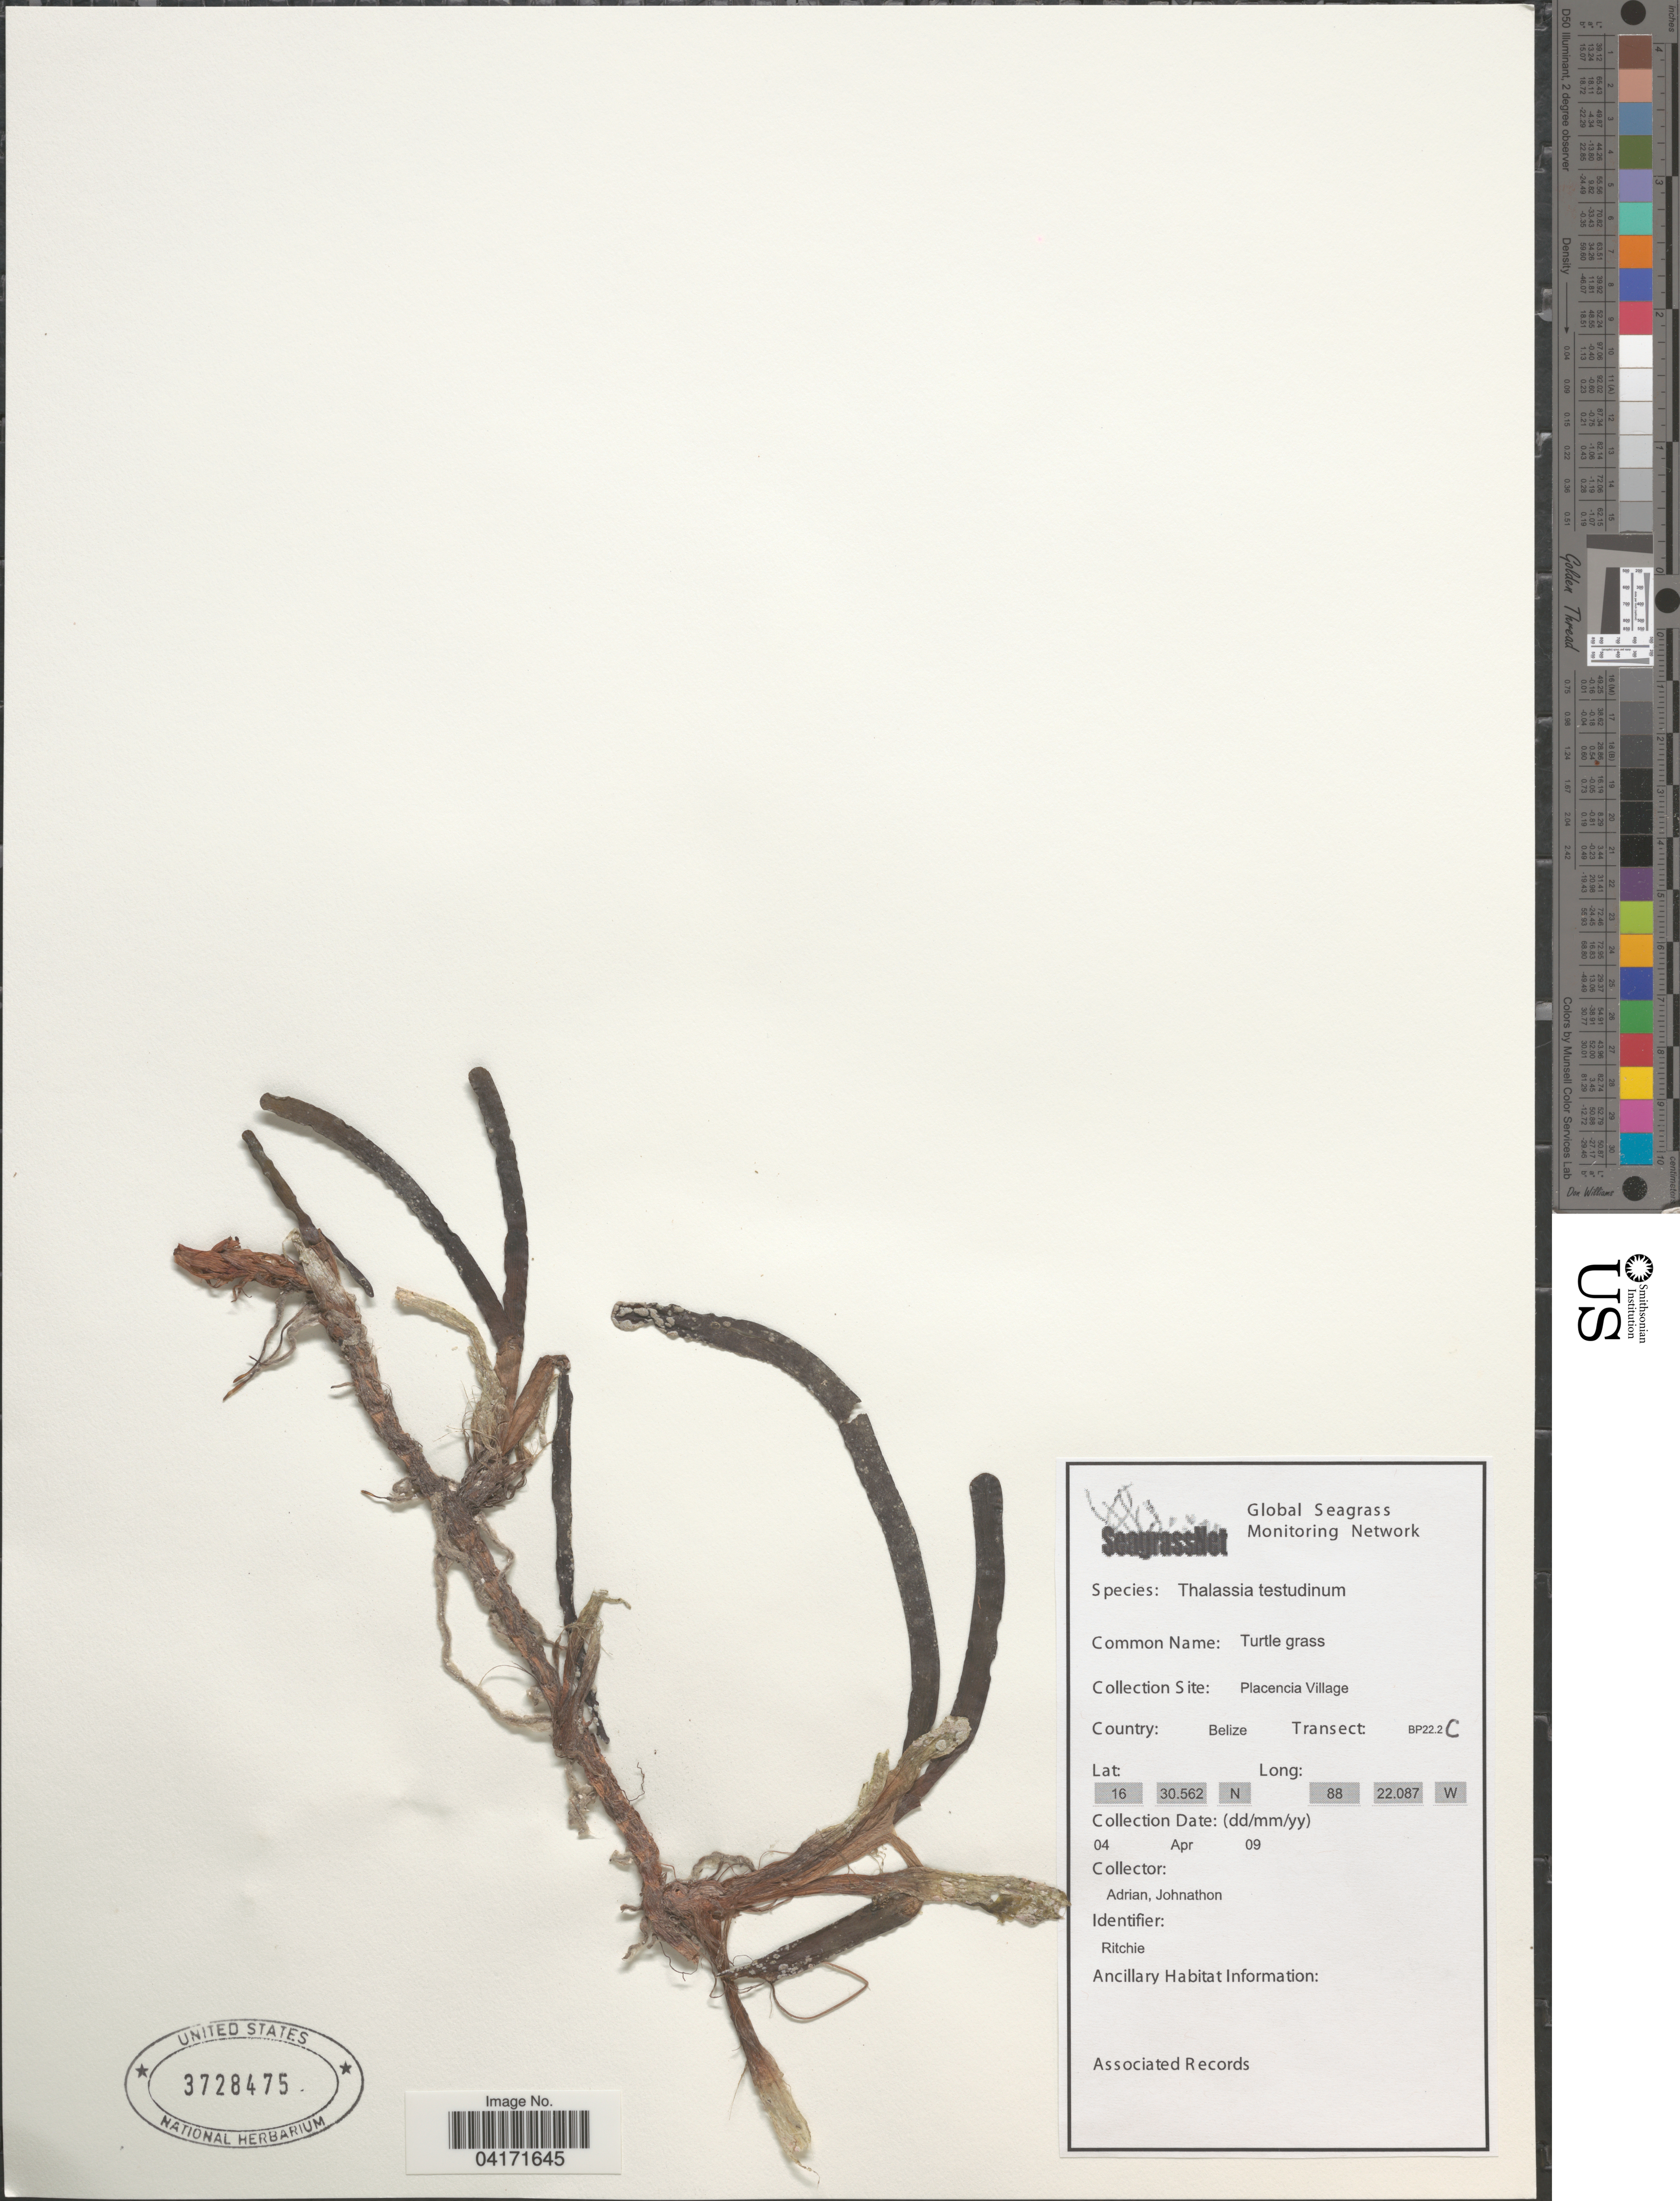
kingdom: Plantae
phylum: Tracheophyta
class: Liliopsida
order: Alismatales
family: Hydrocharitaceae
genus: Thalassia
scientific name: Thalassia testudinum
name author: Banks & Sol. ex K.D. Koenig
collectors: Adrian & Johnathon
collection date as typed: Transcribed d/m/y: 4/4/9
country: Belize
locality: Placencia Village. Transect: BP22.2 C.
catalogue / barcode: US 3728475